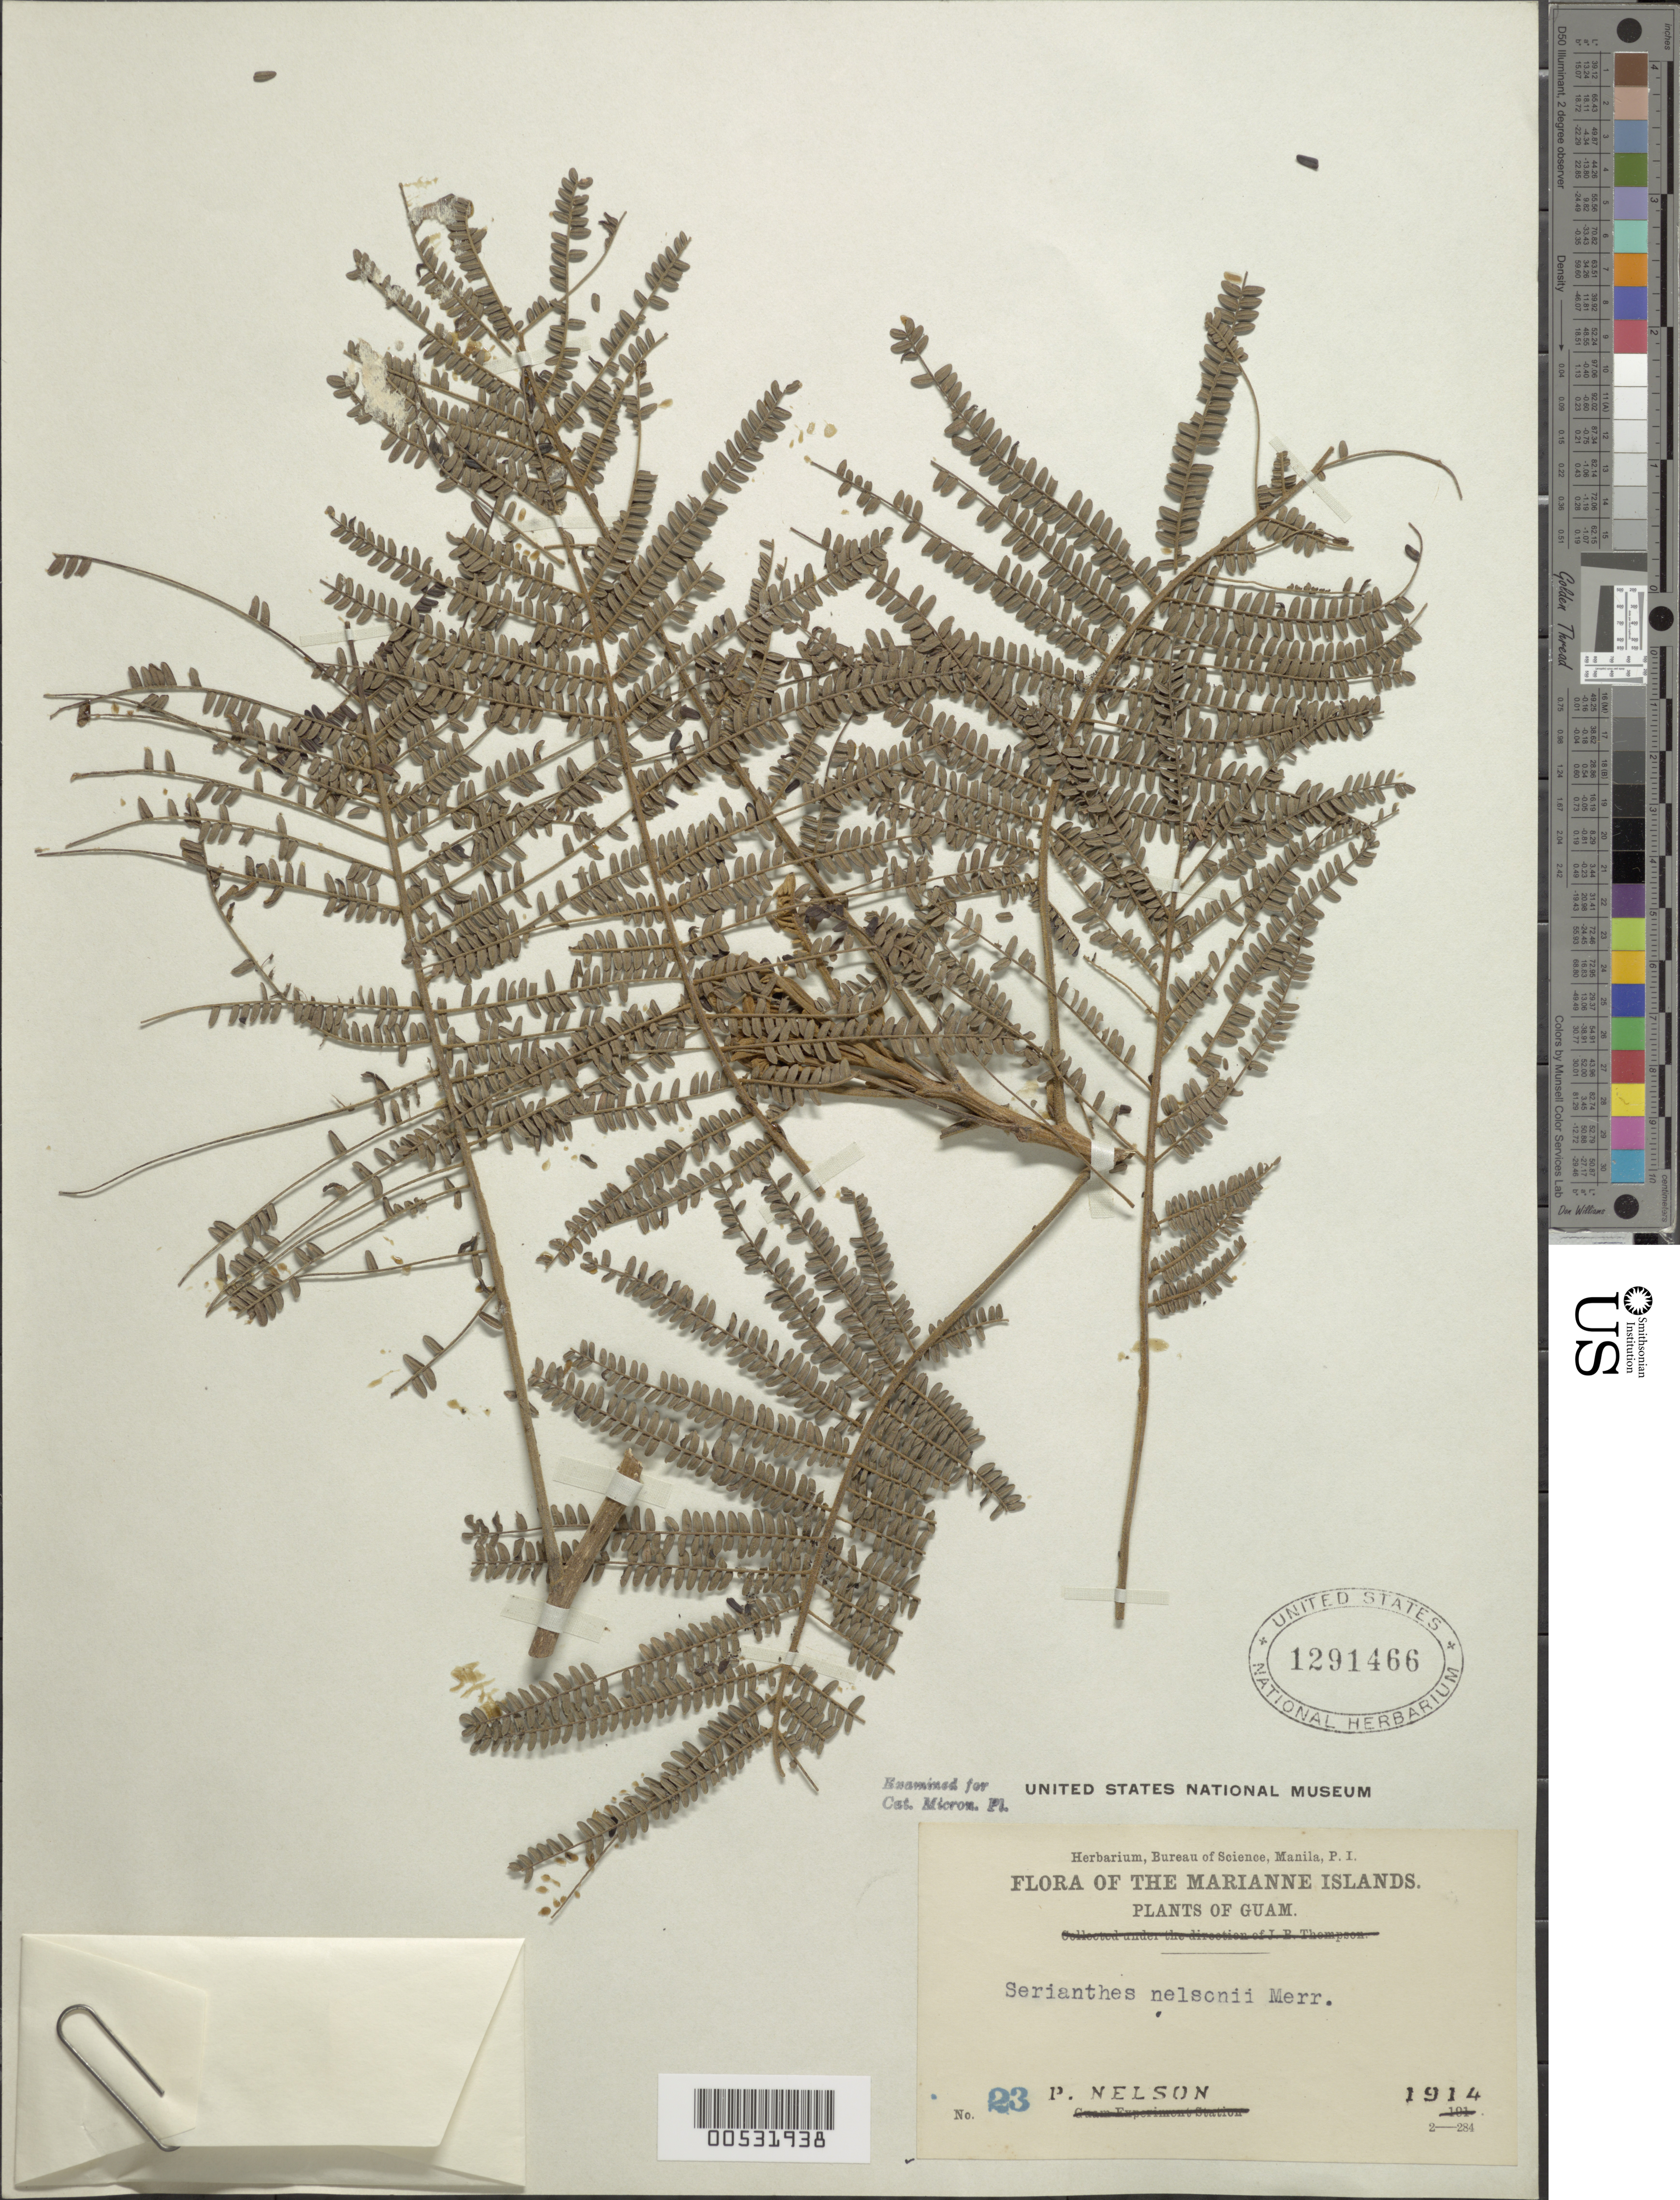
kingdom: Plantae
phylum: Tracheophyta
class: Magnoliopsida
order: Fabales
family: Fabaceae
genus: Serianthes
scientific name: Serianthes nelsonii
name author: Merr.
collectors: P. Nelson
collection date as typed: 1914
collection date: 1914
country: Guam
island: Guam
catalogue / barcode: US 1291466